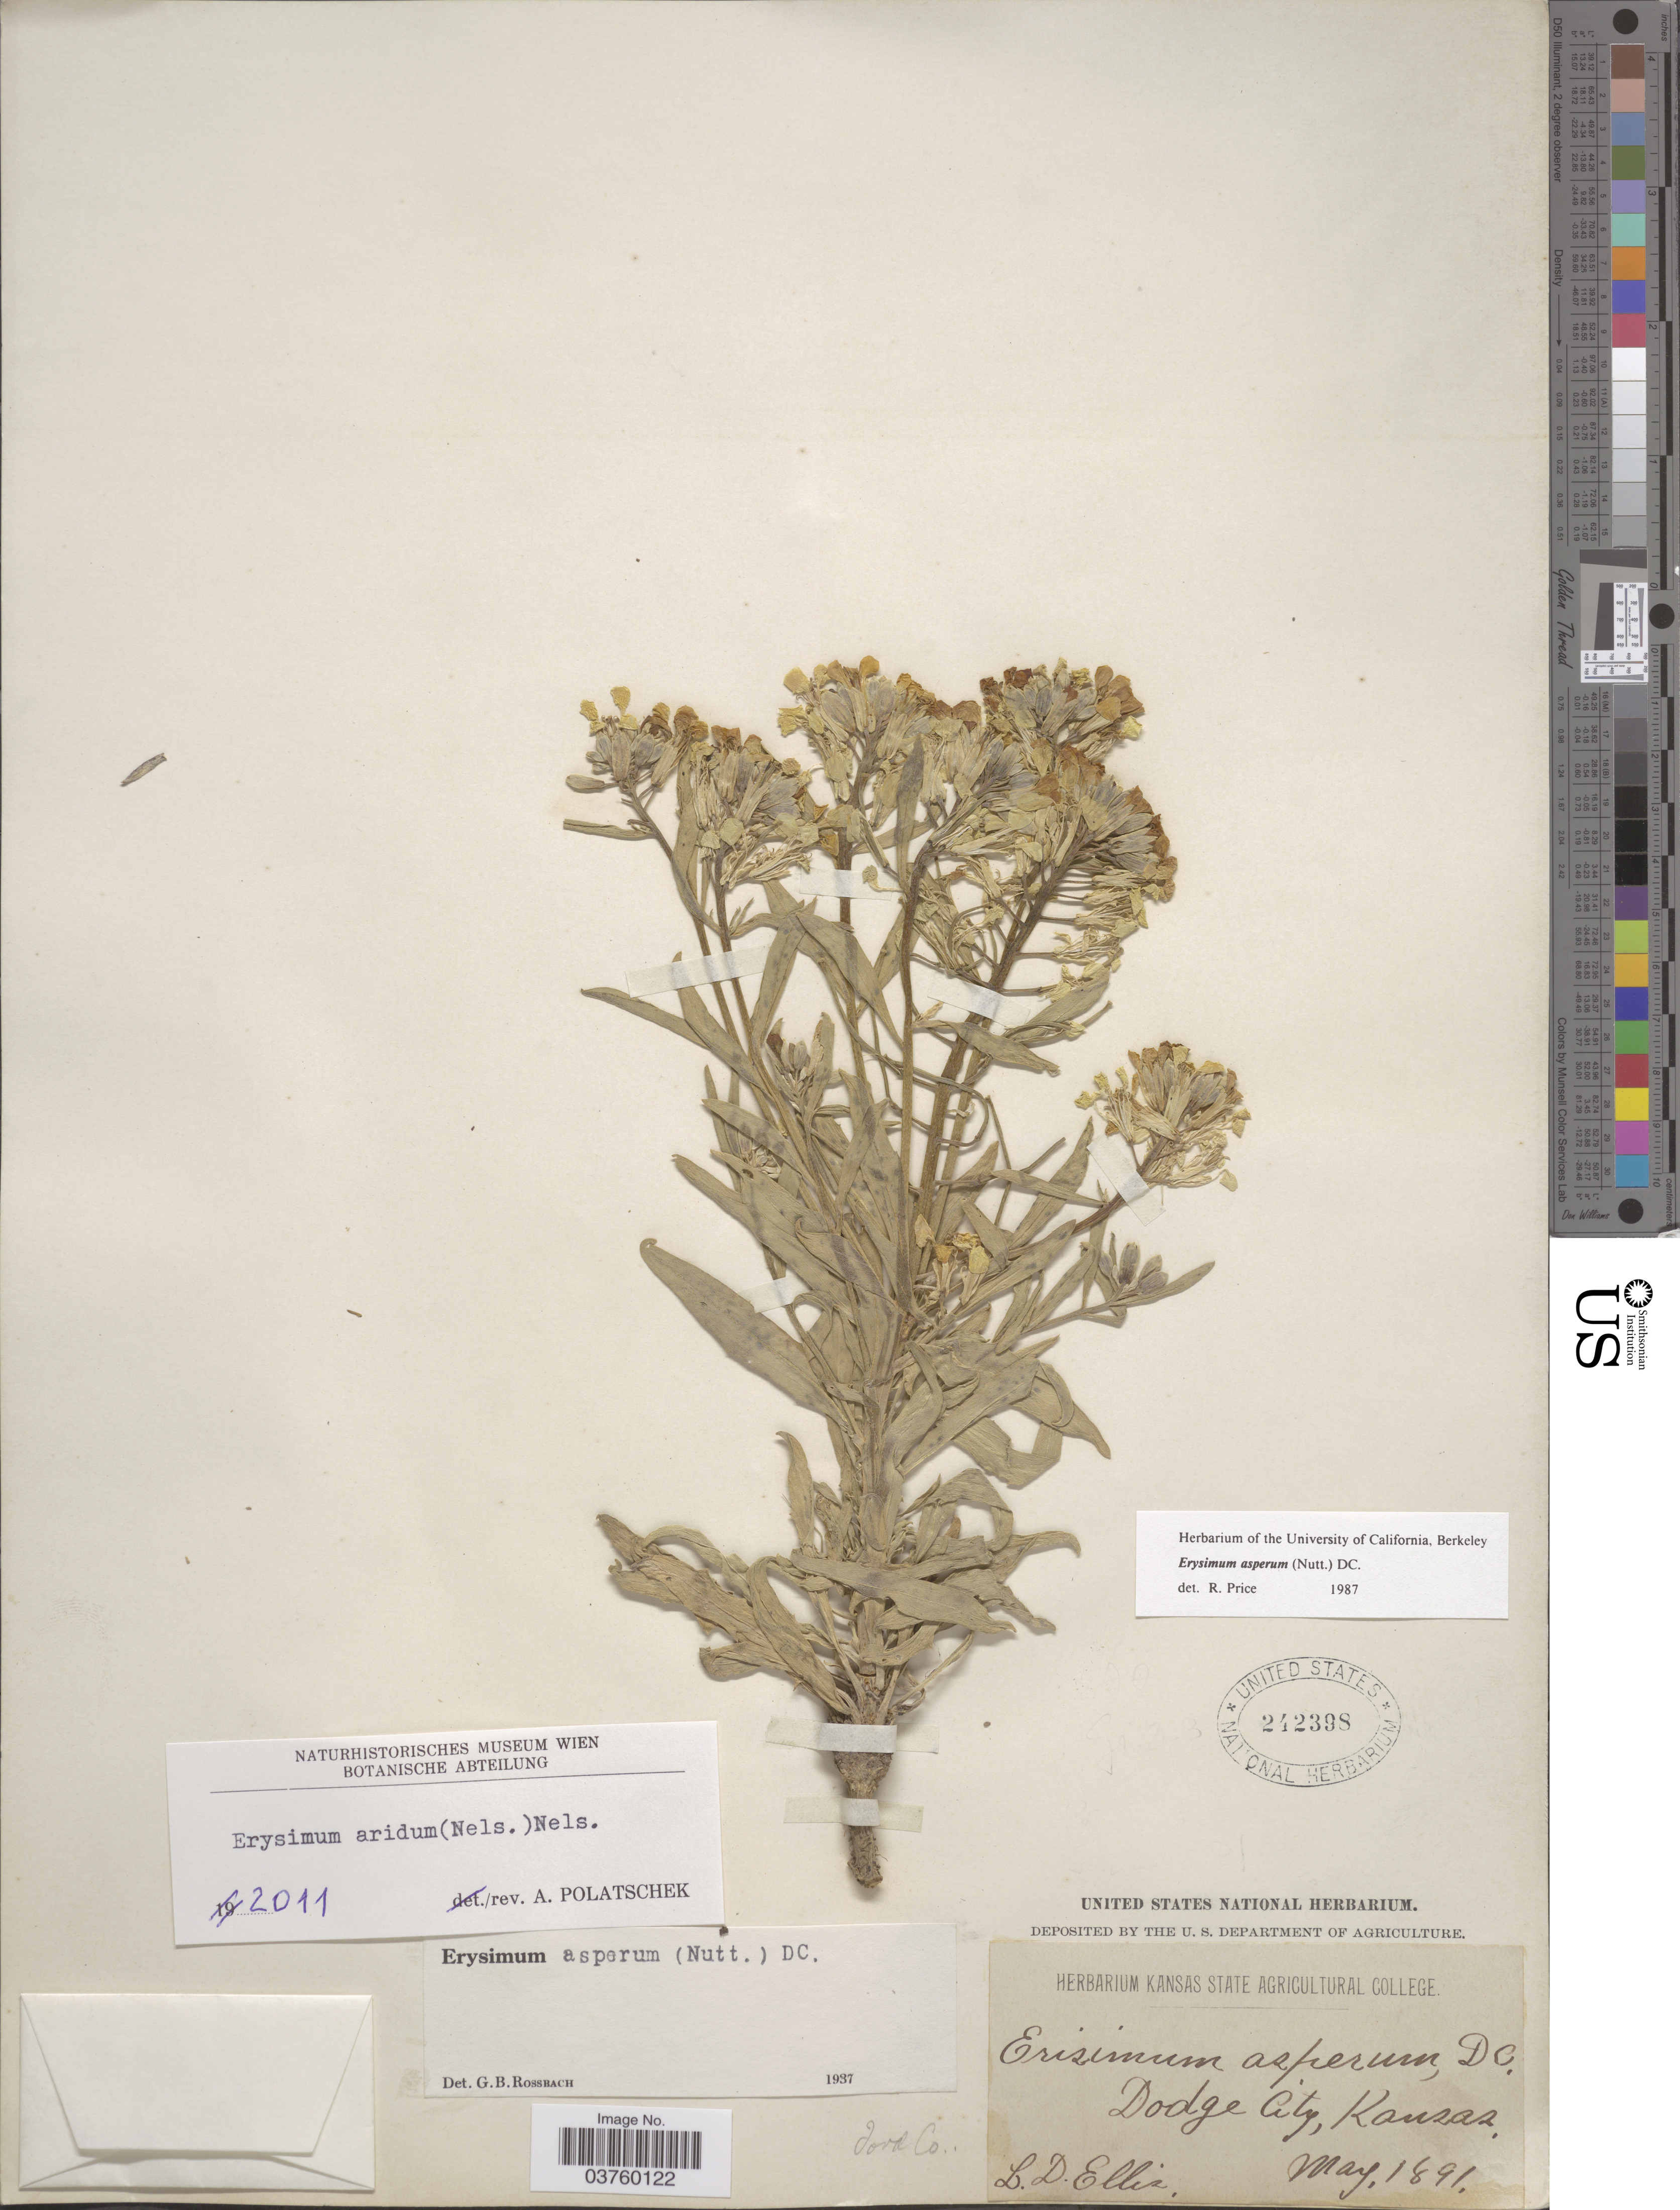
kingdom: Plantae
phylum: Tracheophyta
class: Magnoliopsida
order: Brassicales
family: Brassicaceae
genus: Erysimum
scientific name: Erysimum aridum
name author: (A. Nelson) A. Nelson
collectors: L. Ellis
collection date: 1891-05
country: United States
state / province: Kansas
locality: Ford Co. Dodge City.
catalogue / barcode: US 242398